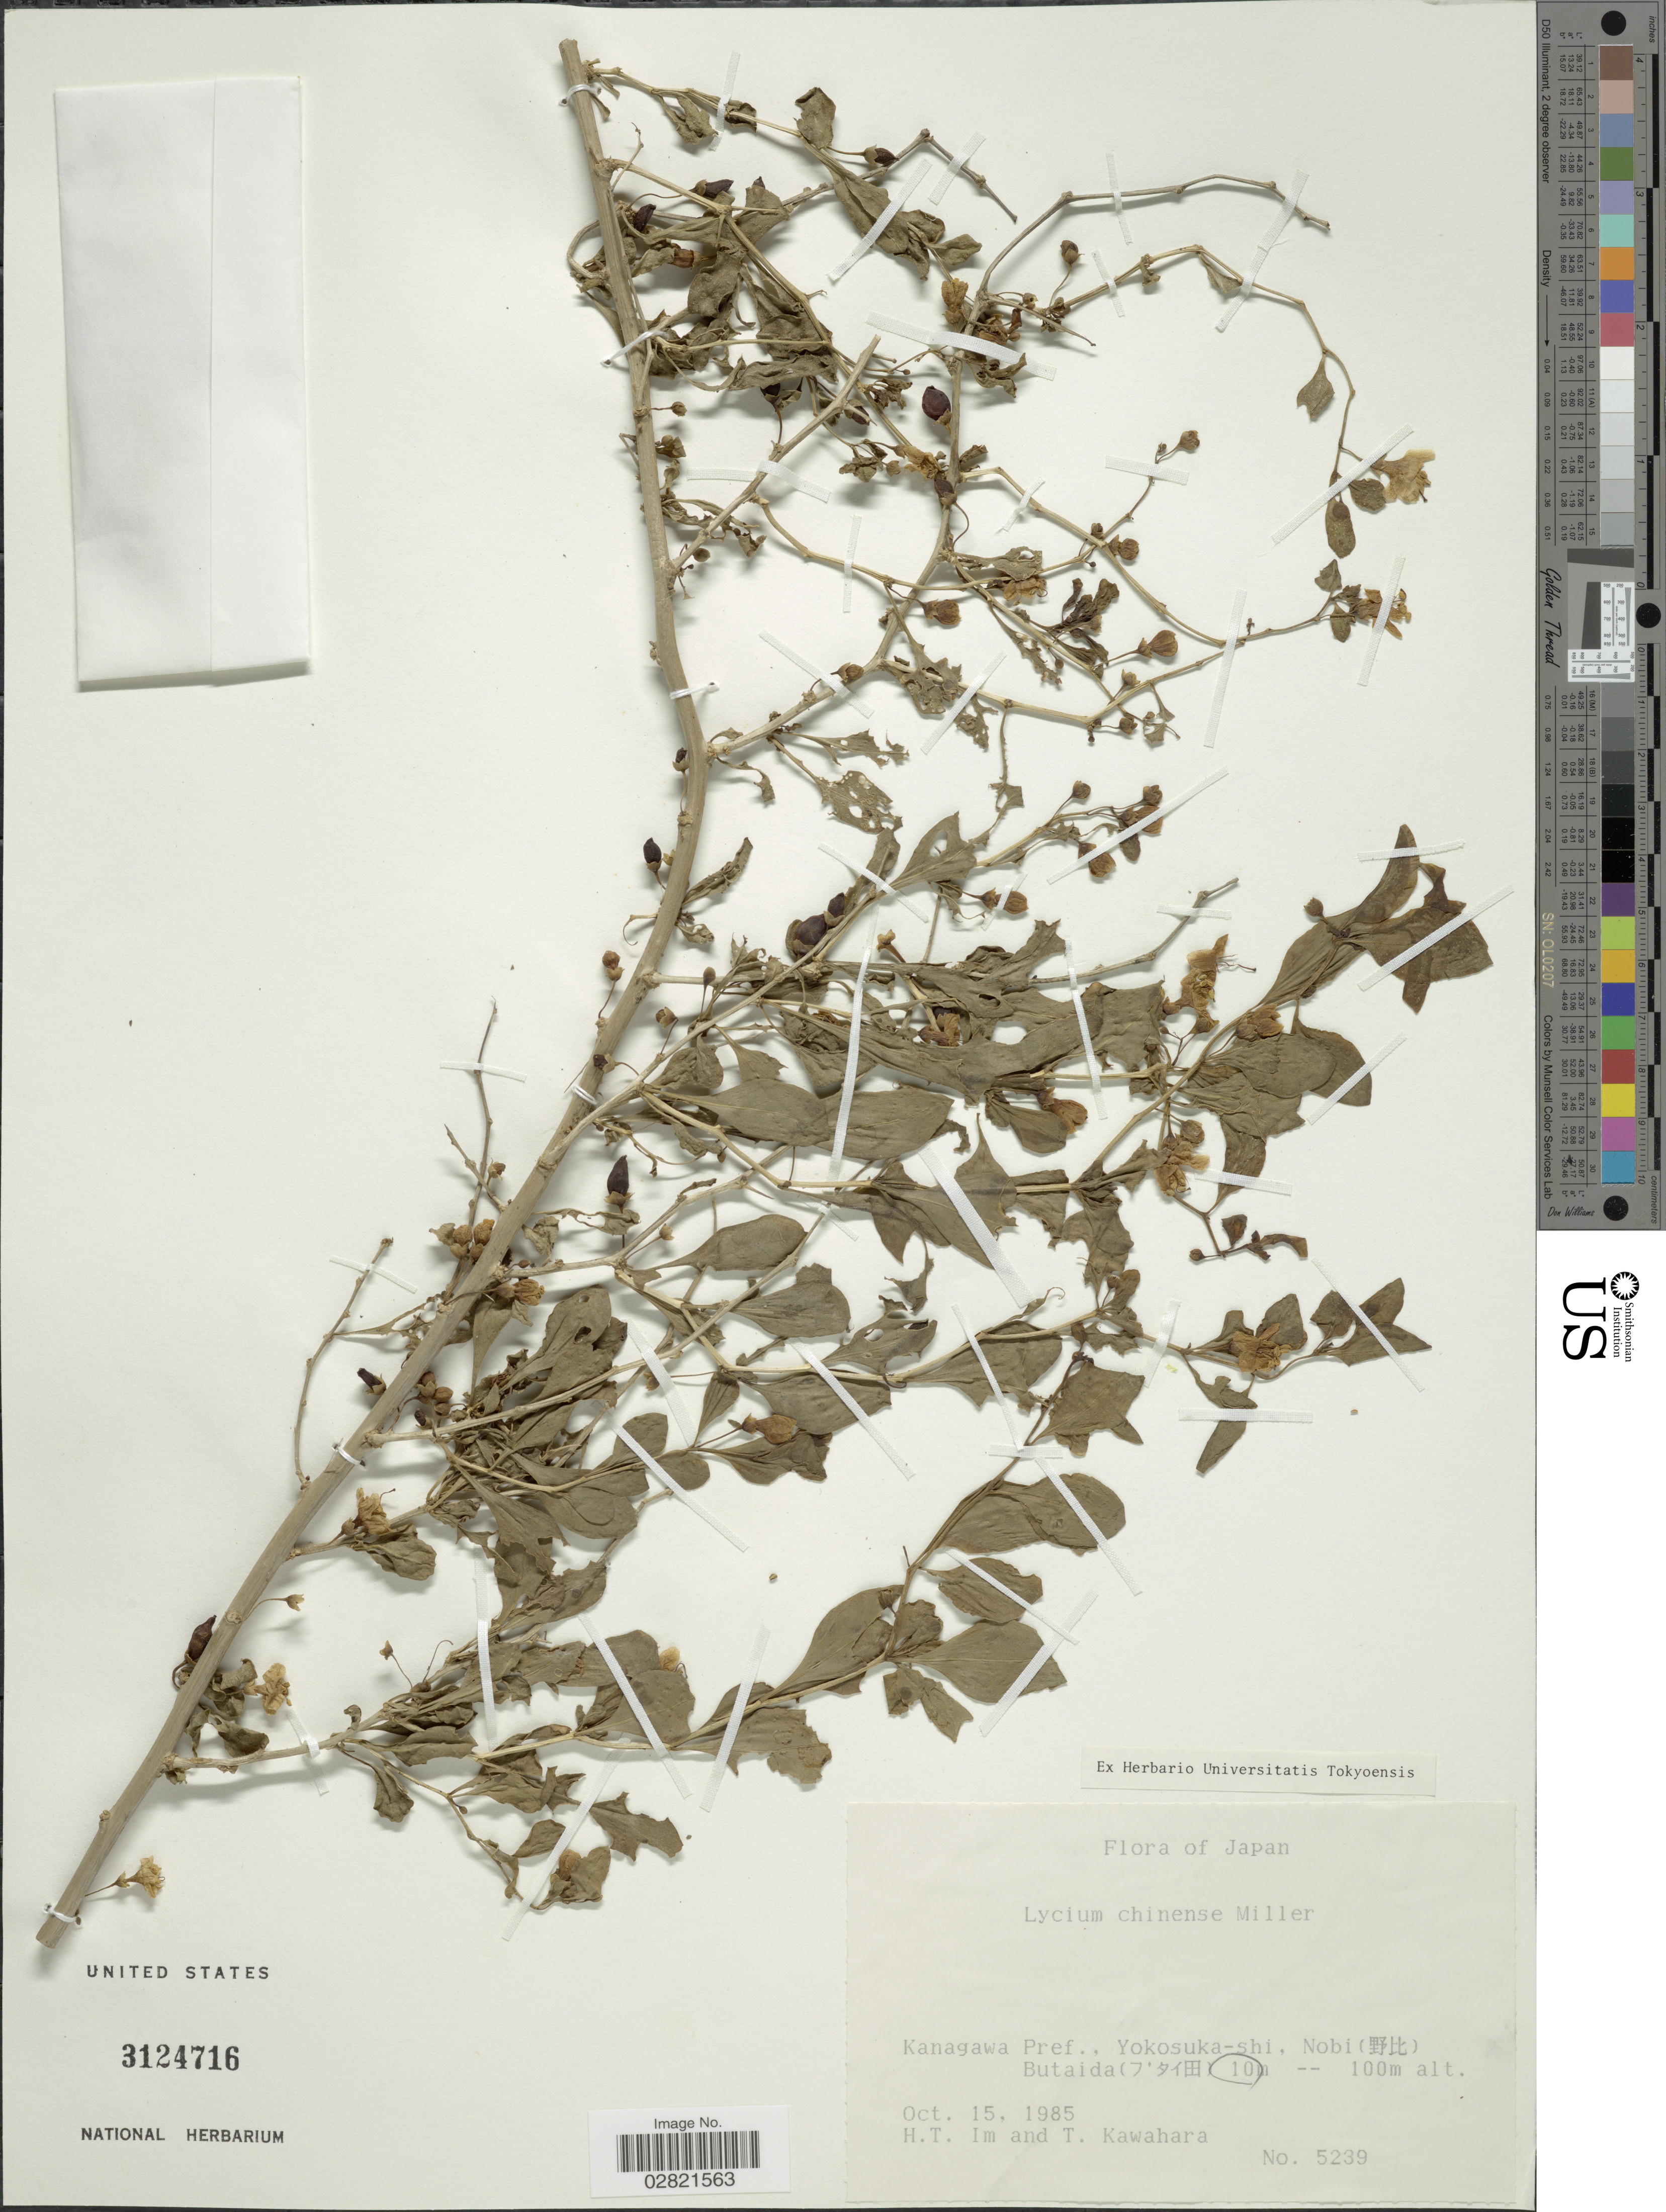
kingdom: Plantae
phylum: Tracheophyta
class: Magnoliopsida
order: Solanales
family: Solanaceae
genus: Lycium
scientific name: Lycium chinense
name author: Mill.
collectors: H. Im & T. Kawahara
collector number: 5239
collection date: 1985-10-15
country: Japan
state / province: Kanagawa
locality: Kanagawa Pref., Yokosuka-shi, Nobi (X). Butaida (X).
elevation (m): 100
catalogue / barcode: US 3124716